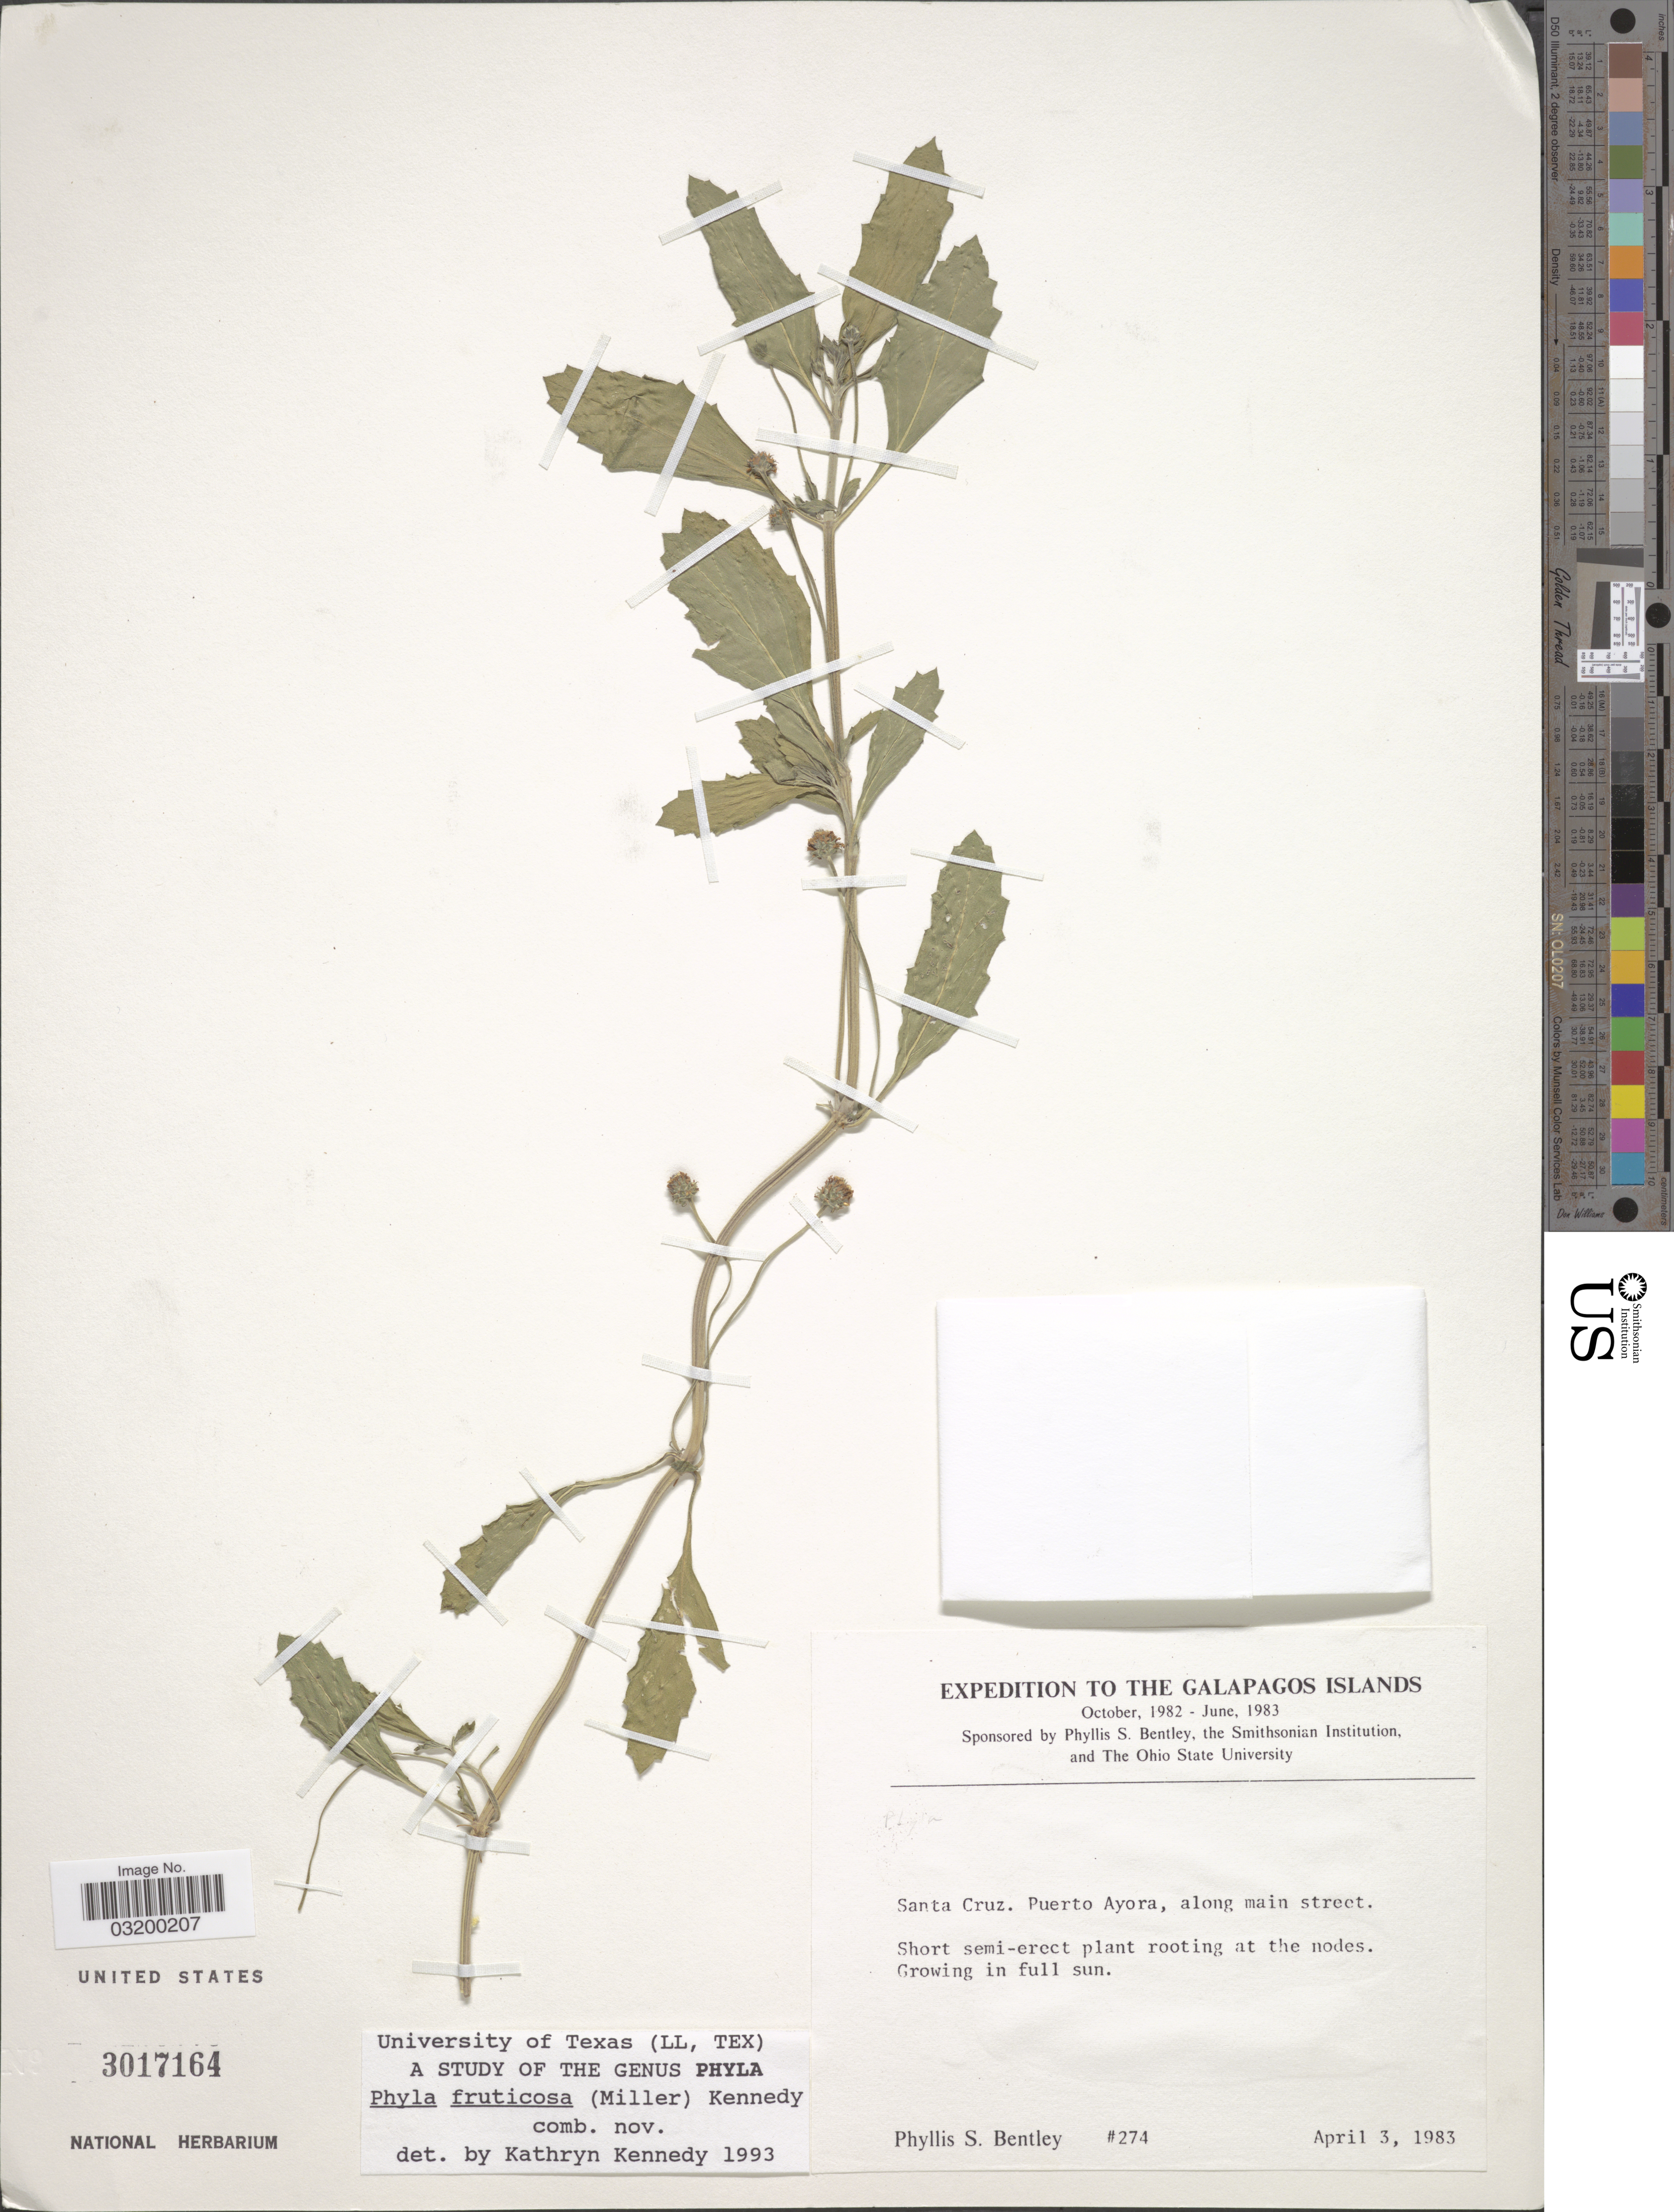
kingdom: Plantae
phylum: Tracheophyta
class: Magnoliopsida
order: Lamiales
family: Verbenaceae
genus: Phyla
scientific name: Phyla fruticosa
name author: (Mill.) K. Kenn. ex Wunderlin & B.F. Hansen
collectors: P. S. Bentley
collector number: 274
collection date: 1983-04-03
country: Ecuador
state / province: Colón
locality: The Galapagos Islands. Santa Cruz. Puerto Ayora, along main street.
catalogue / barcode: US 3017164